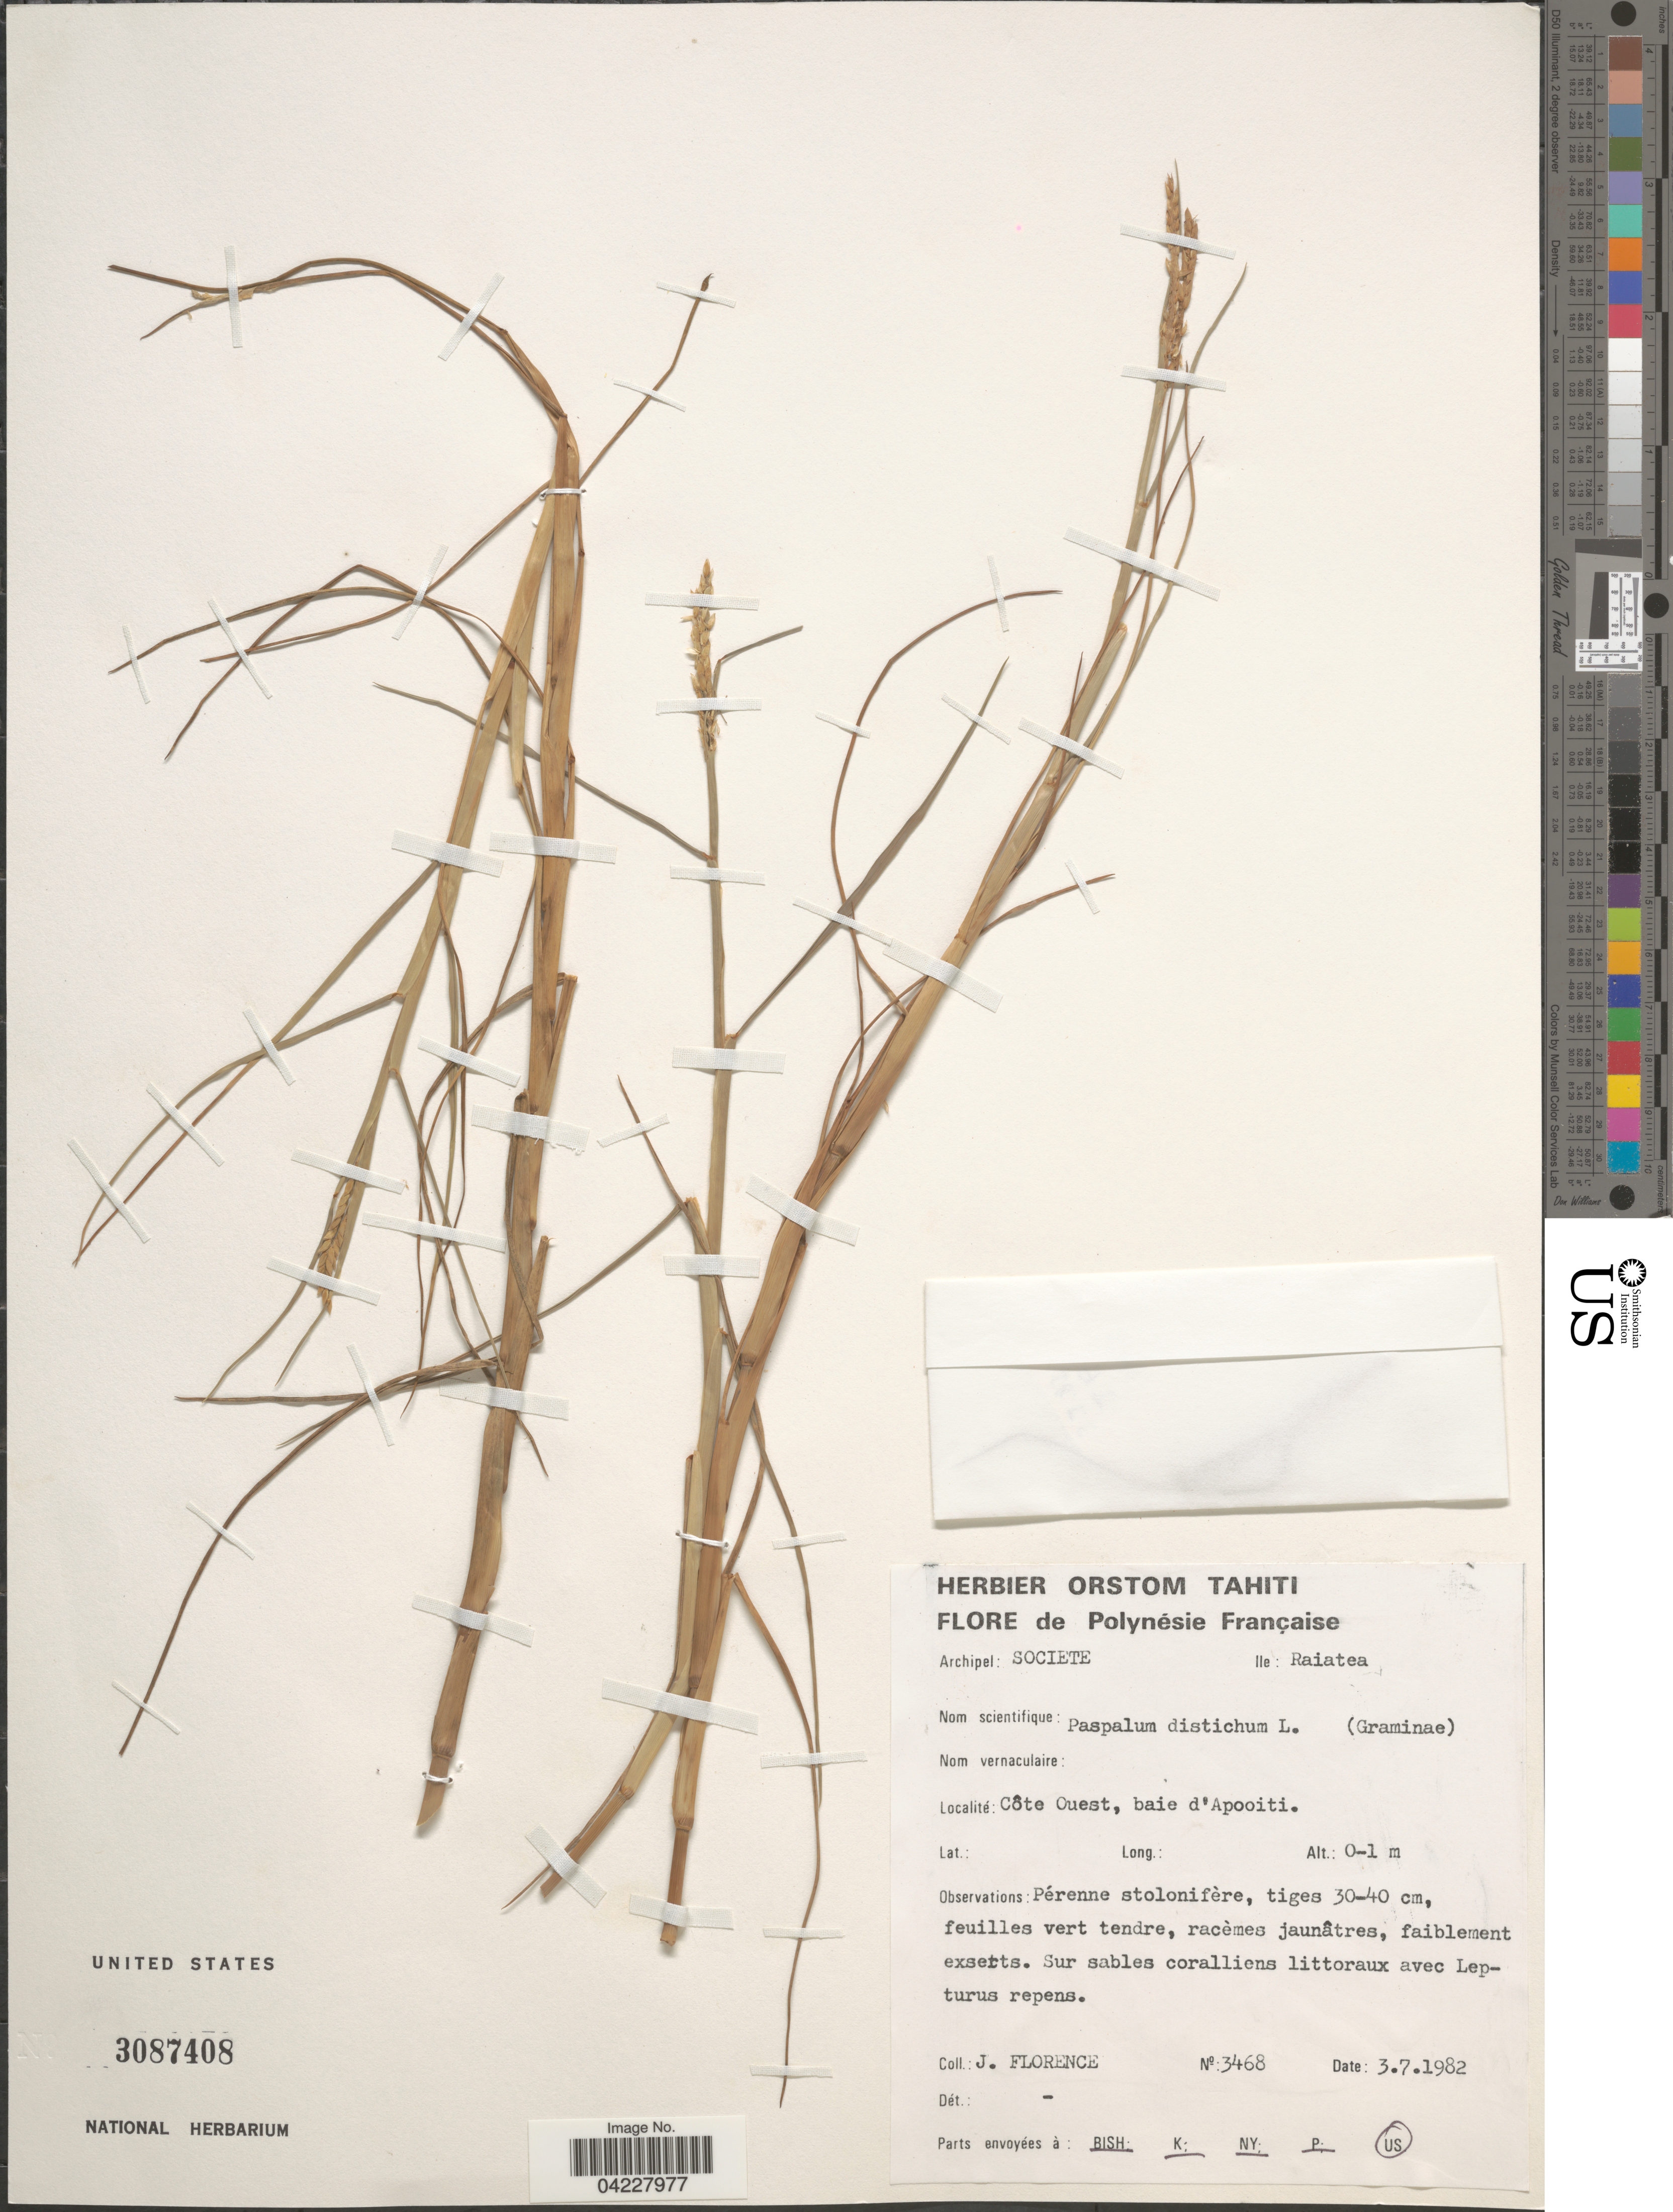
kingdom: Plantae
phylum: Tracheophyta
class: Liliopsida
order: Poales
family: Poaceae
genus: Paspalum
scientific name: Paspalum distichum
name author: L.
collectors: J. Florence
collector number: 3468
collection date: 1982-07-03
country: French Polynesia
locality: Polynésie Française. Archipel: Societe. Ile: Raiatea. Côte Ouest, baie d'Apooiti.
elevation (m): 0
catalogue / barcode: US 3087408